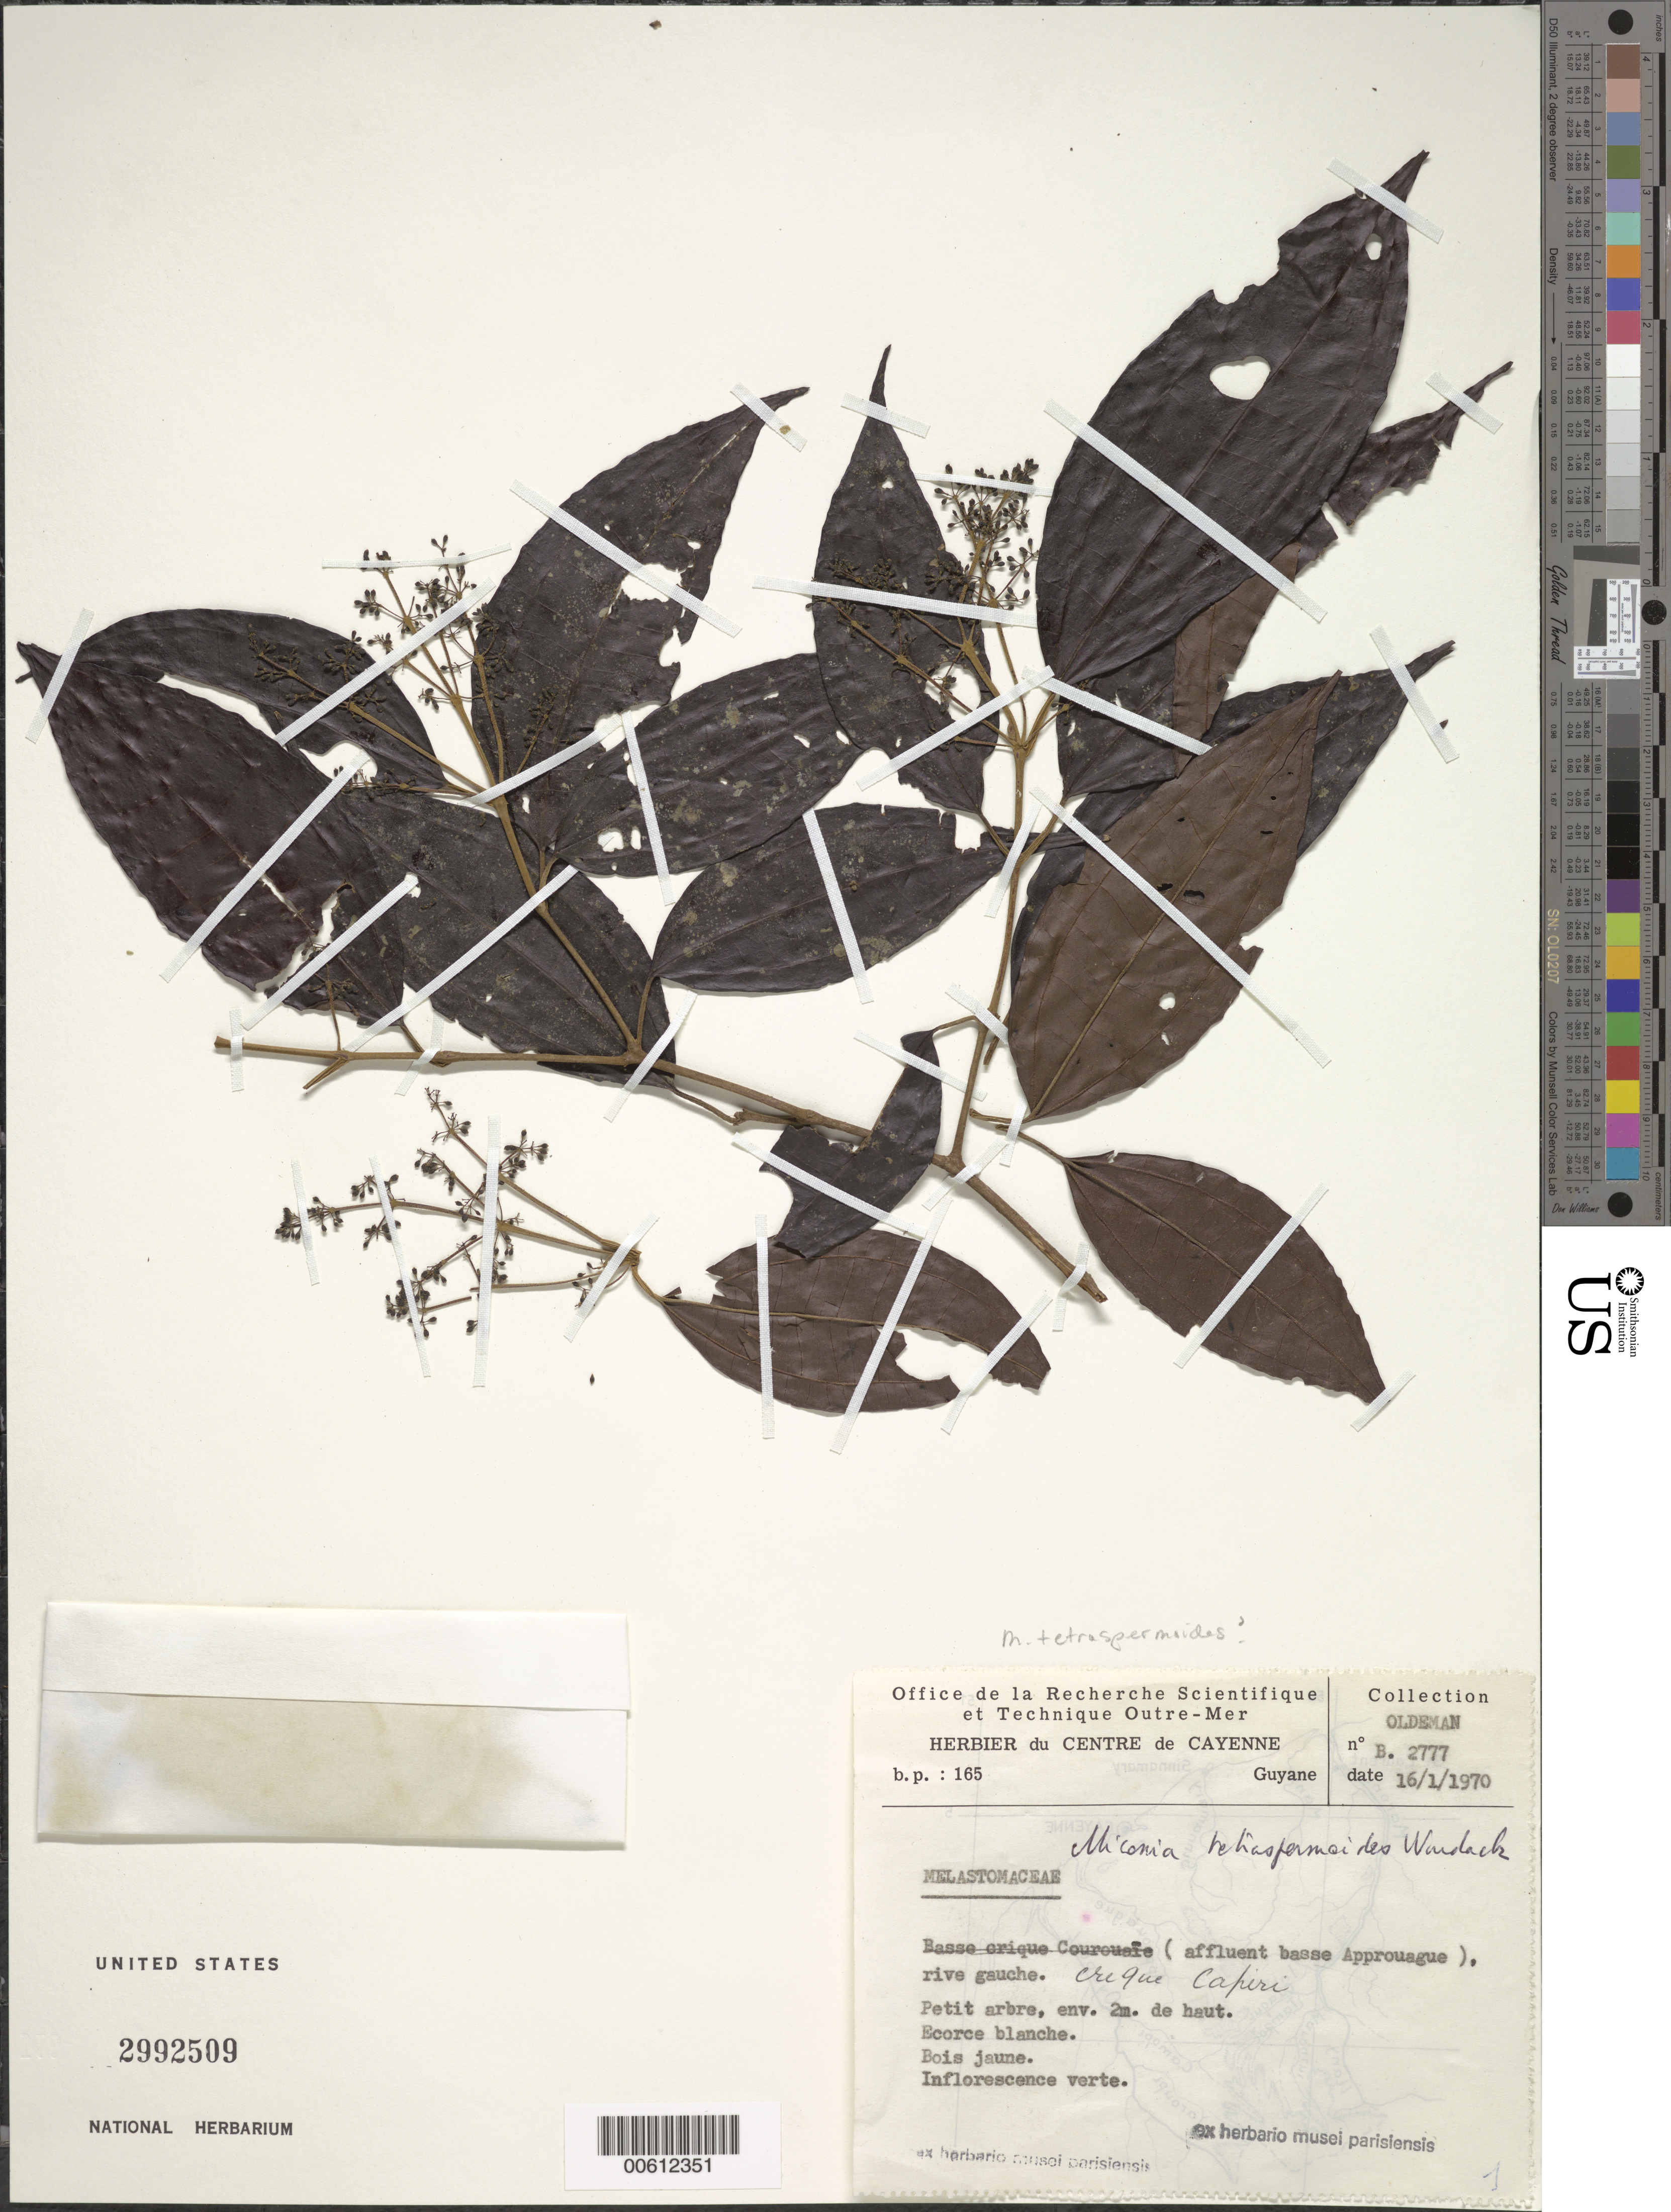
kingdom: Plantae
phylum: Tracheophyta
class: Magnoliopsida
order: Myrtales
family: Melastomataceae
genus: Miconia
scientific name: Miconia tetraspermoides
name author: Wurdack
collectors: R. Oldeman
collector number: B 2777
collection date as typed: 16-Jan-70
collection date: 1970-01-16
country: French Guiana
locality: Crique Capiri (affluent basse Approuague)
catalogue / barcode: US 2992509